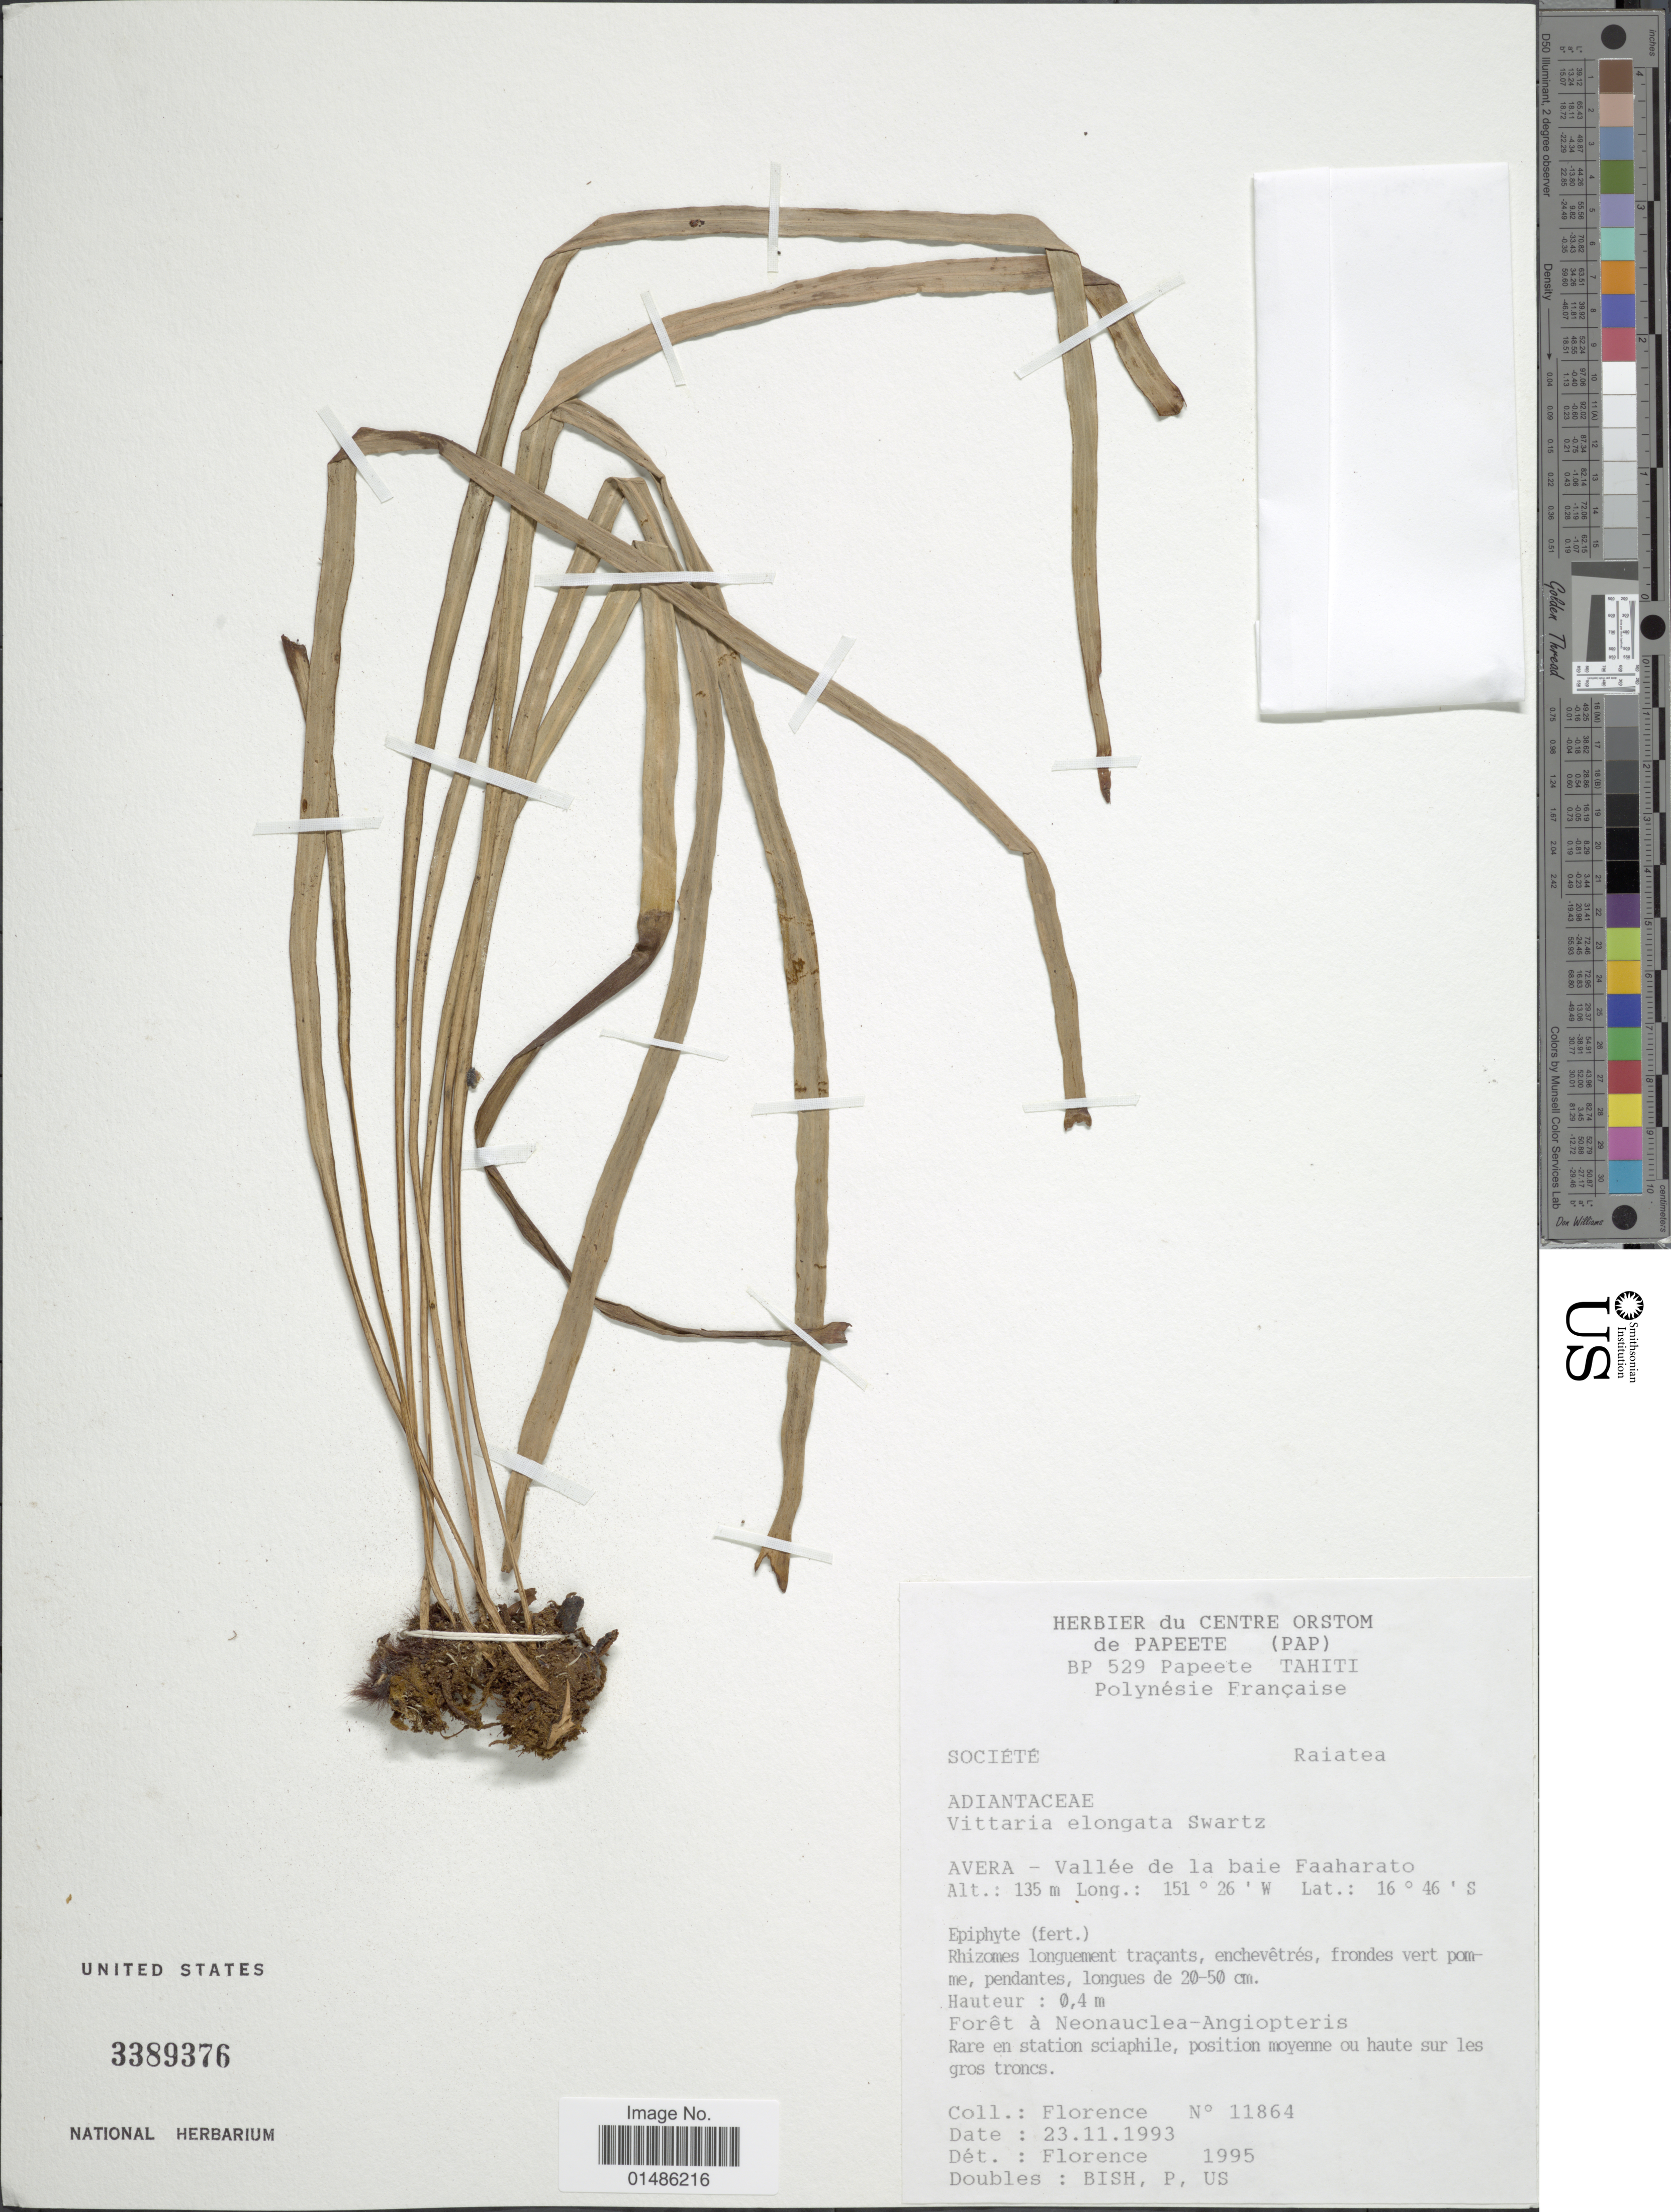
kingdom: Plantae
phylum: Tracheophyta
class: Polypodiopsida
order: Polypodiales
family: Pteridaceae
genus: Haplopteris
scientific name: Haplopteris elongata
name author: (Sw.) Crane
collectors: -. Florence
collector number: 11864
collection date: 1993-11-23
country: French Polynesia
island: Raiatea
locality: Société, Raiatea. Avera - Vallée de la baie Faaharato.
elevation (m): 135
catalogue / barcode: US 3389376